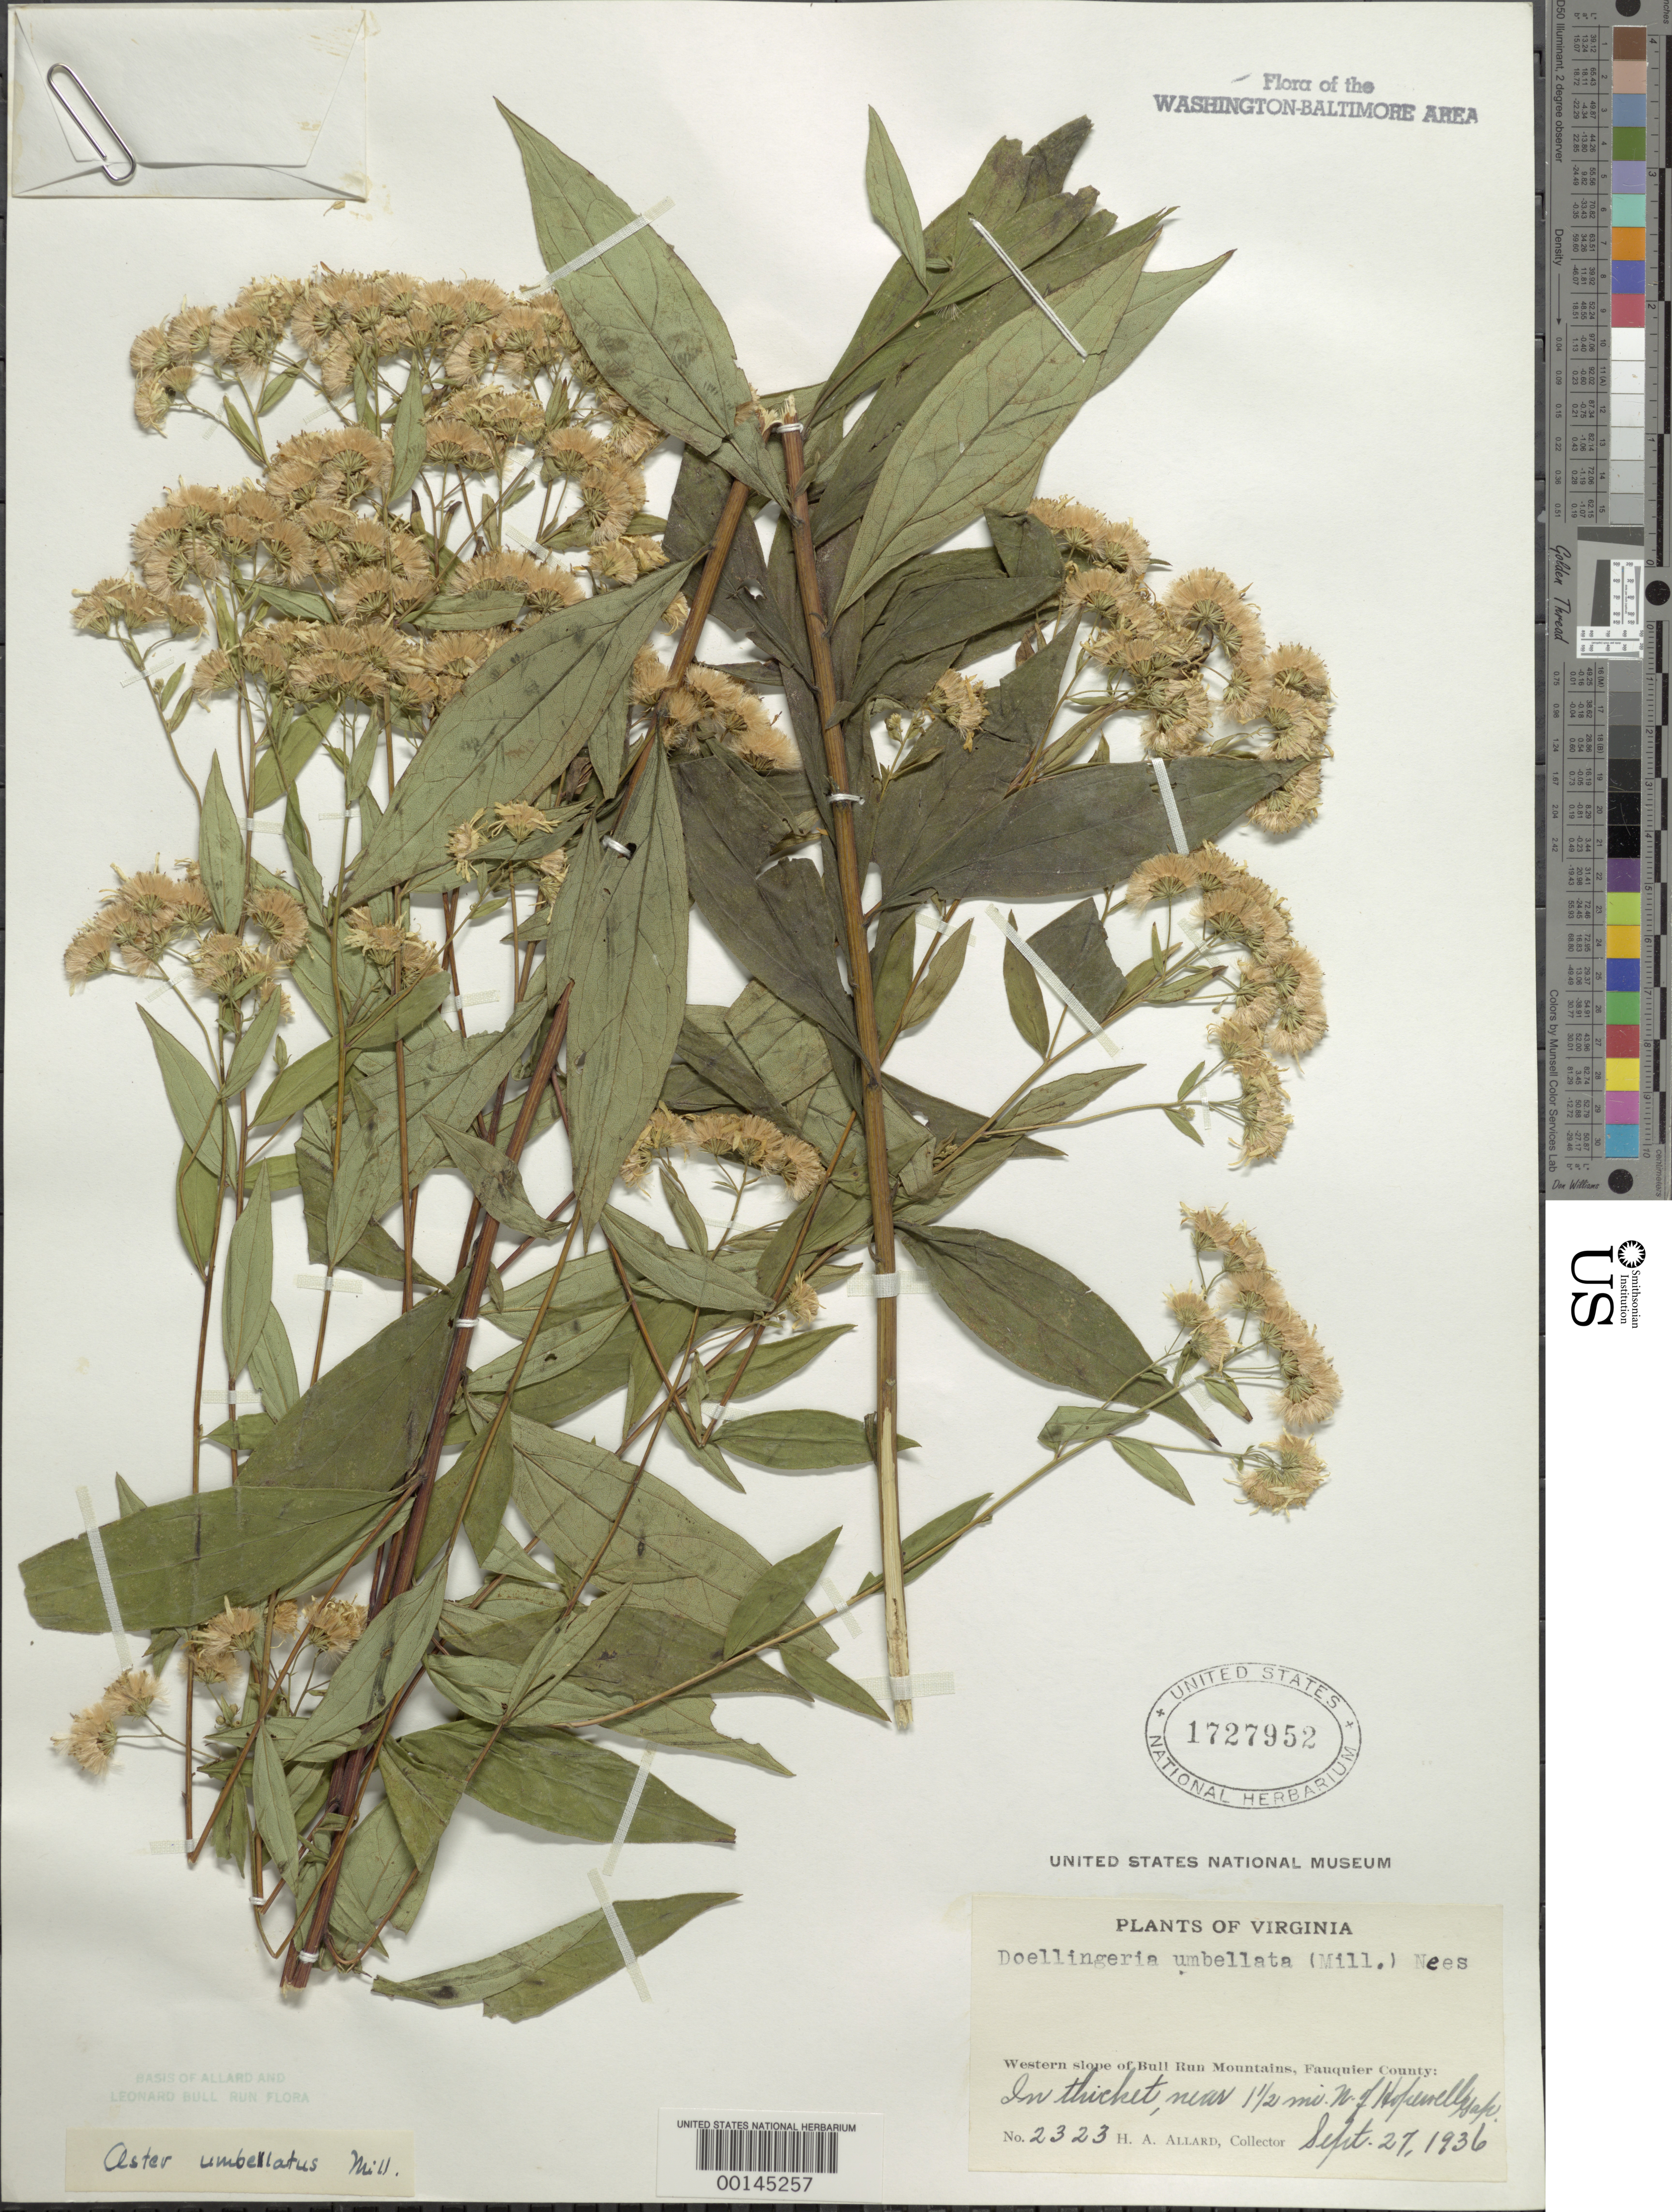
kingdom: Plantae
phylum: Tracheophyta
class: Magnoliopsida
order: Asterales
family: Asteraceae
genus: Doellingeria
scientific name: Doellingeria umbellata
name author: (Mill.) Nees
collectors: H. A. Allard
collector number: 2323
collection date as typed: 27 Sep 1936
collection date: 1936-09-27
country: United States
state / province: Virginia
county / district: Fauquier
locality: North of Hopewell Gap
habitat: Thicket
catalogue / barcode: US 1727952